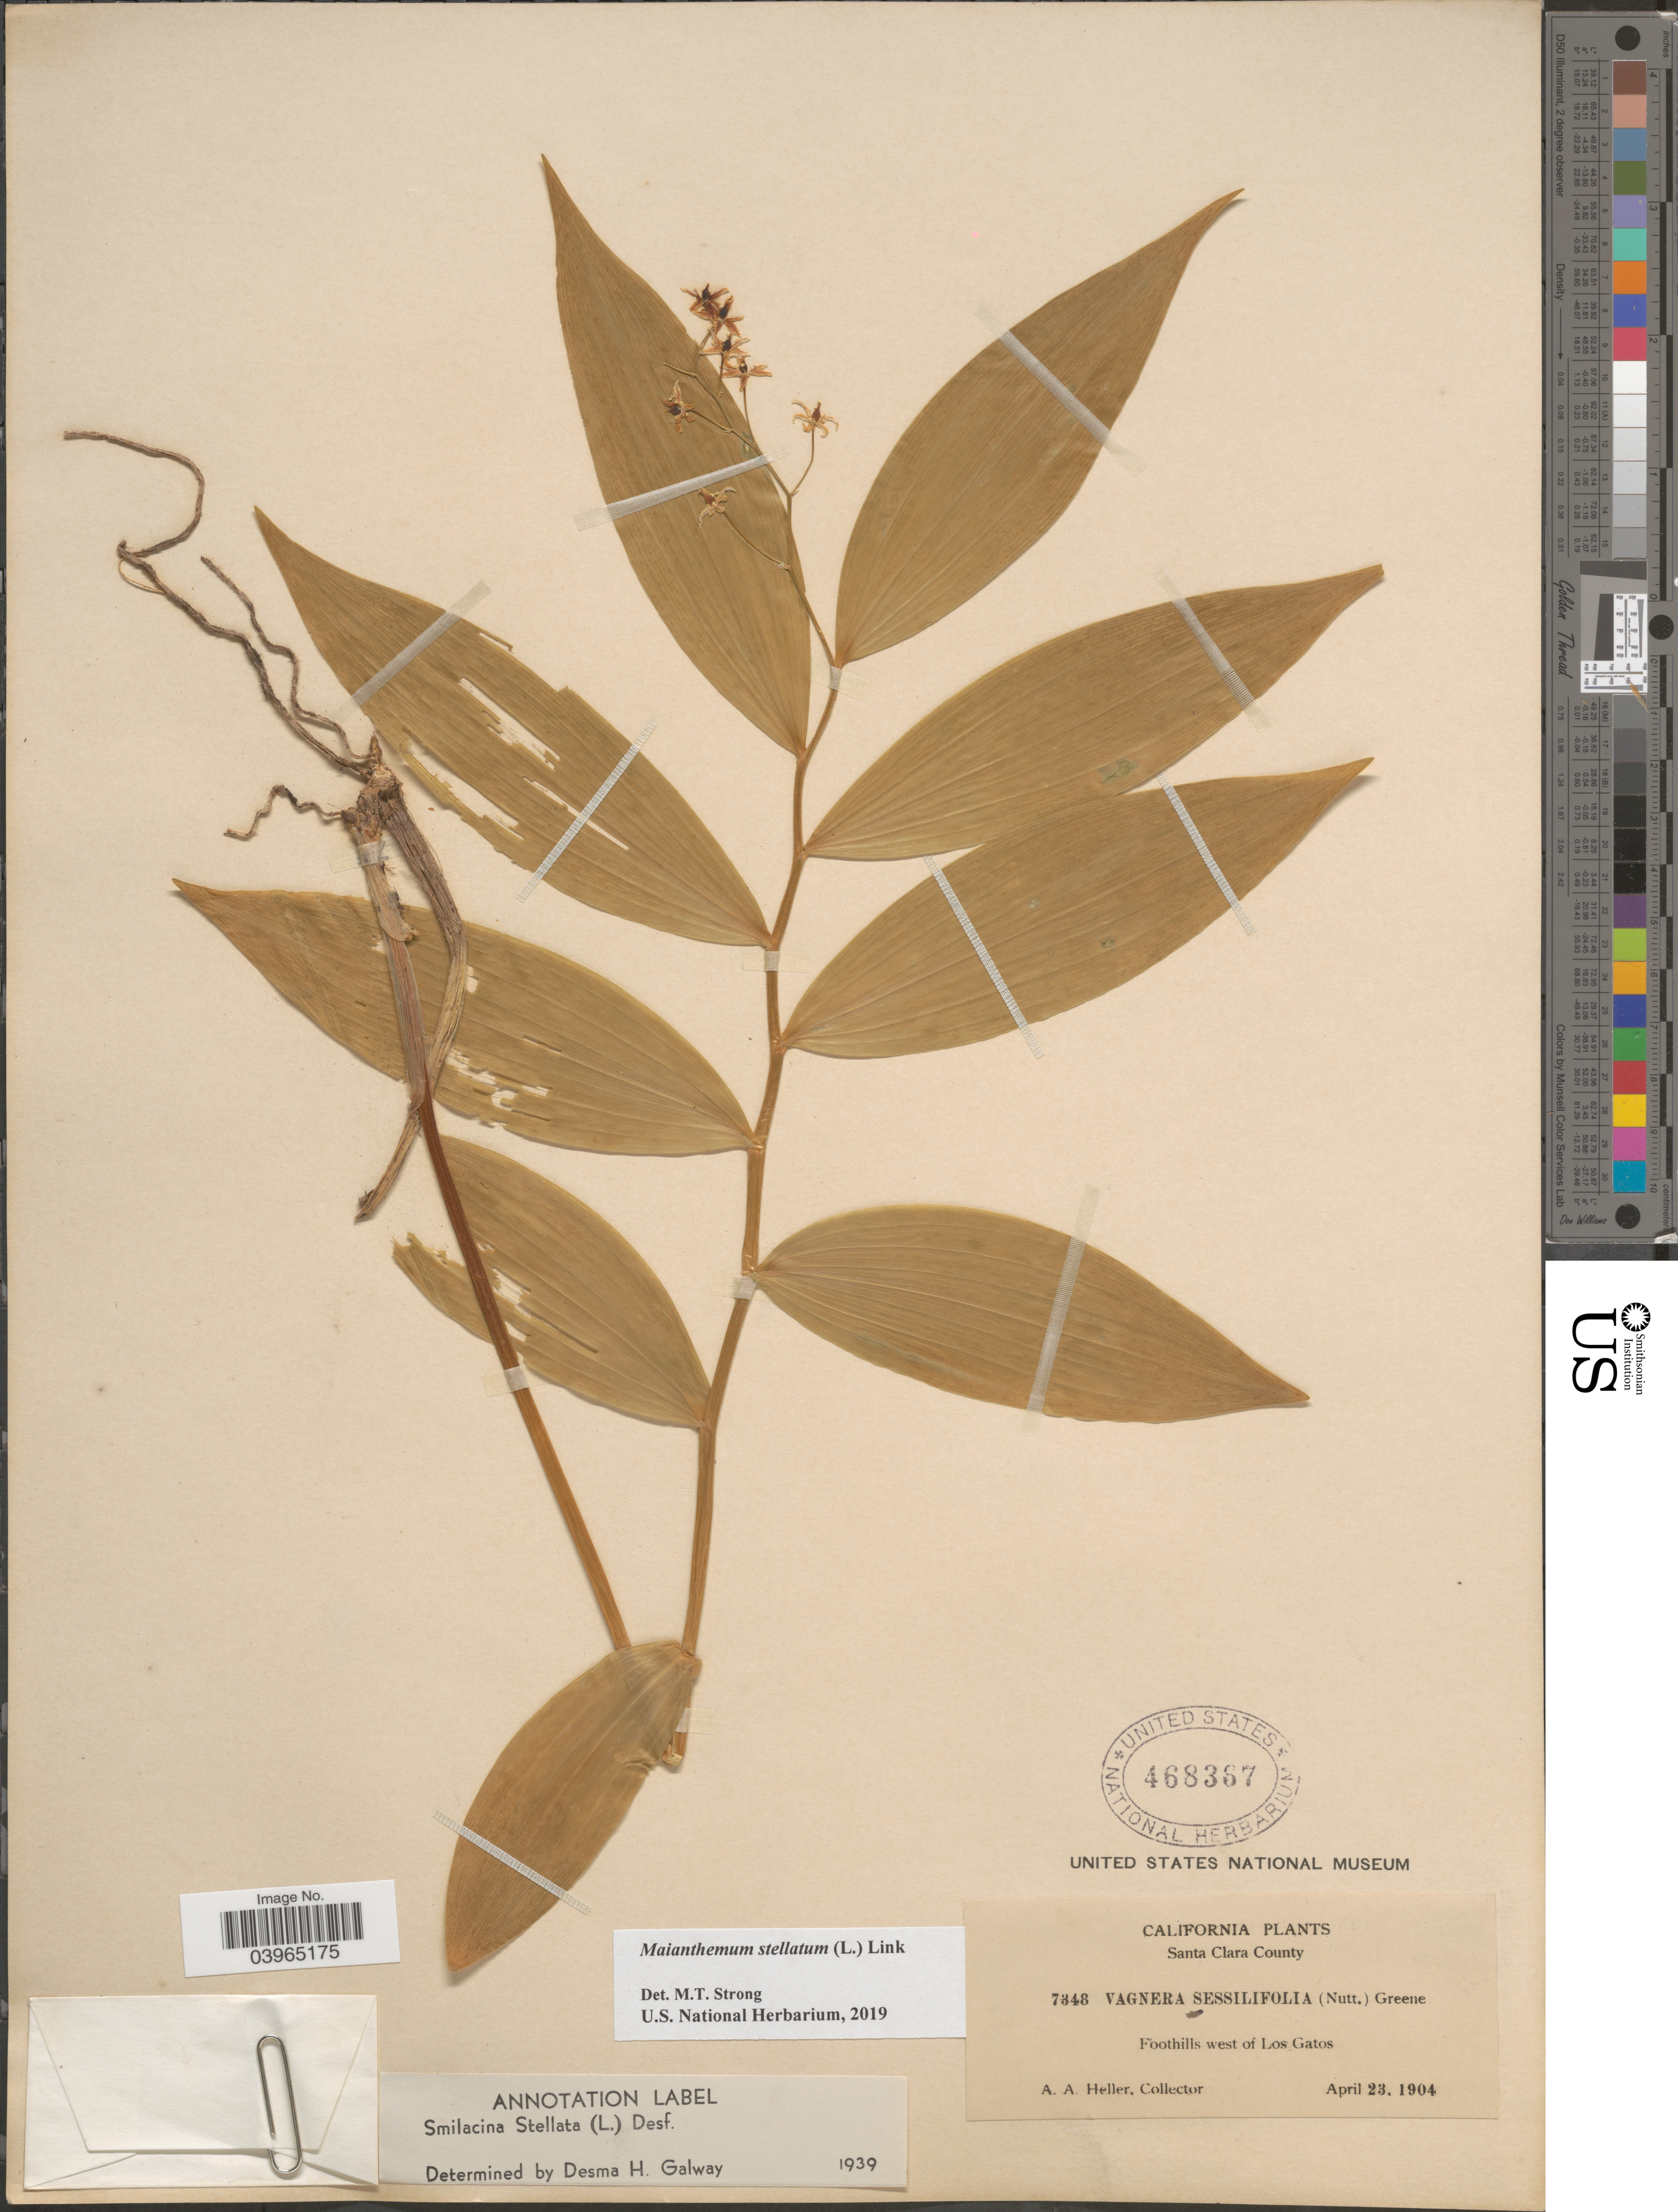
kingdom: Plantae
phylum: Tracheophyta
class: Liliopsida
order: Asparagales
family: Asparagaceae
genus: Maianthemum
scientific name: Maianthemum stellatum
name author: (L.) Link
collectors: A. A. Heller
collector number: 7348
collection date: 1904-04-23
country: United States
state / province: California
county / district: Santa Clara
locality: Santa Clara County. Foothills west of Los Gatos.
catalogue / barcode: US 468367